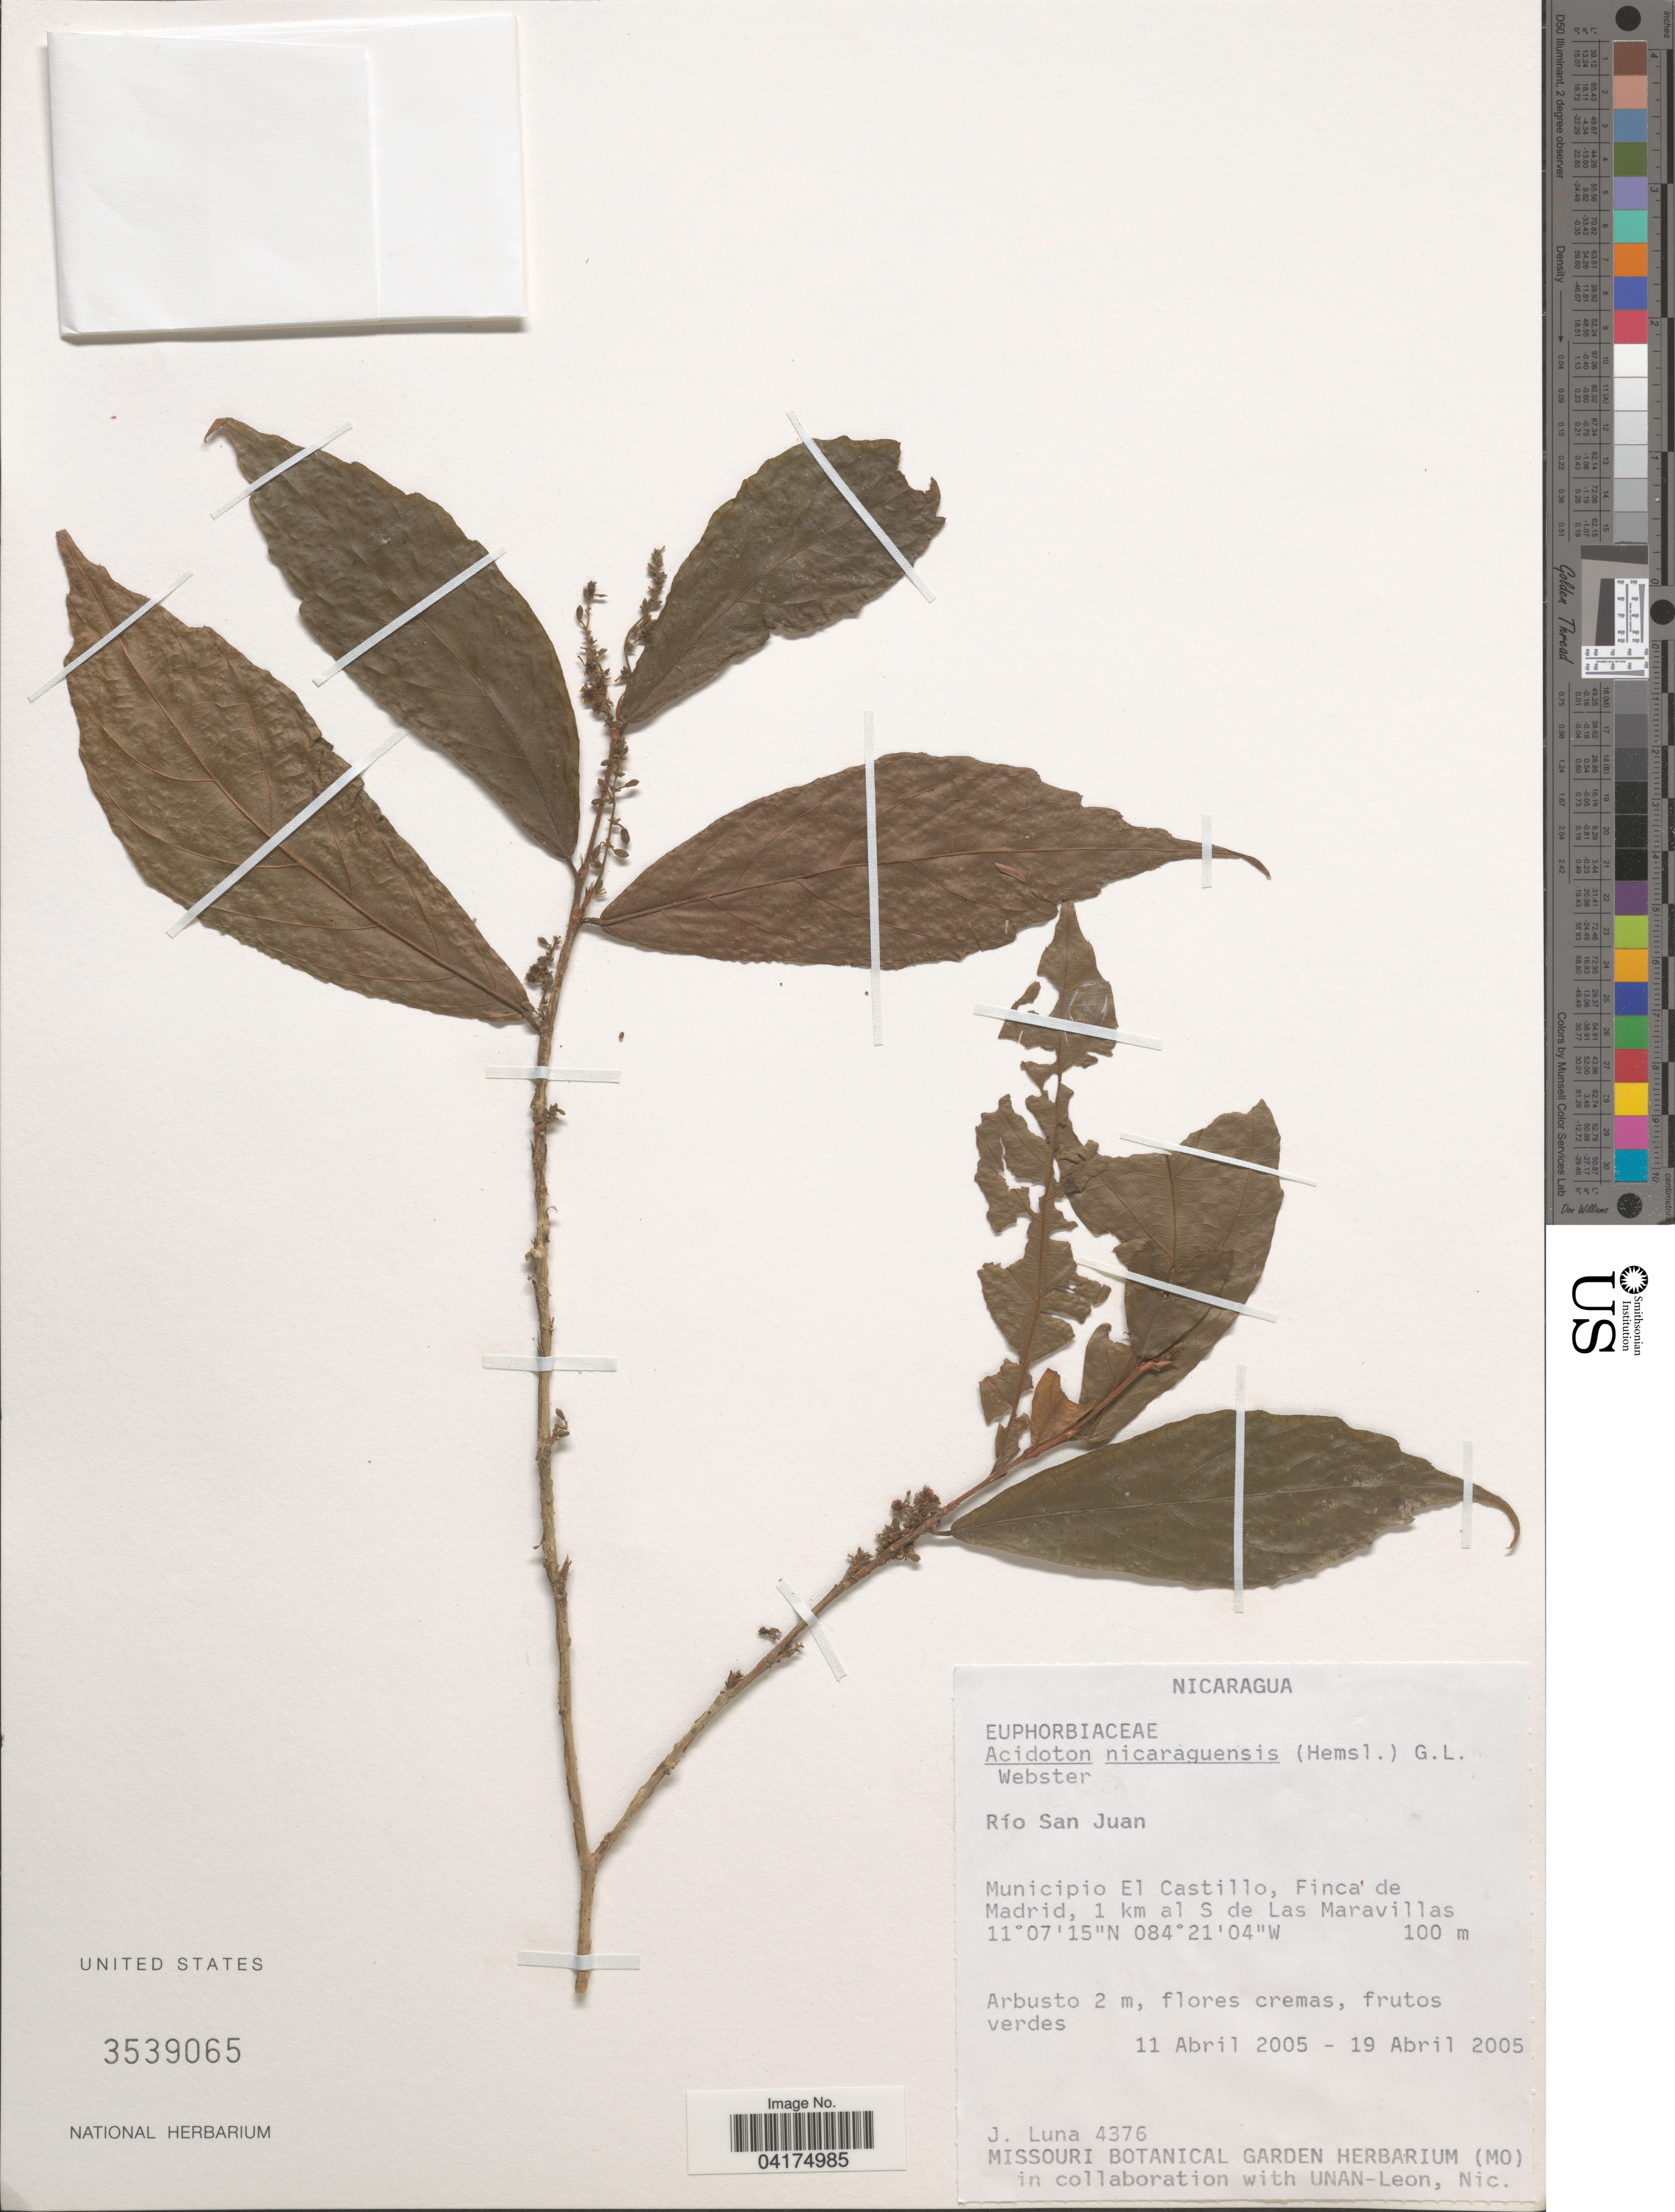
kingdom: Plantae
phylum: Tracheophyta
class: Magnoliopsida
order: Malpighiales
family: Euphorbiaceae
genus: Acidoton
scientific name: Acidoton nicaraguensis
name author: (Hemsl.) G.L. Webster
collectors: J. Luna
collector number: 4376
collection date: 2005-04-11/2005-04-19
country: Nicaragua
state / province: Rio San Juan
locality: Municipio El Castillo, Finca de Madrid, 1 km al S de Las Maravillas.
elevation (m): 100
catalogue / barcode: US 3539065